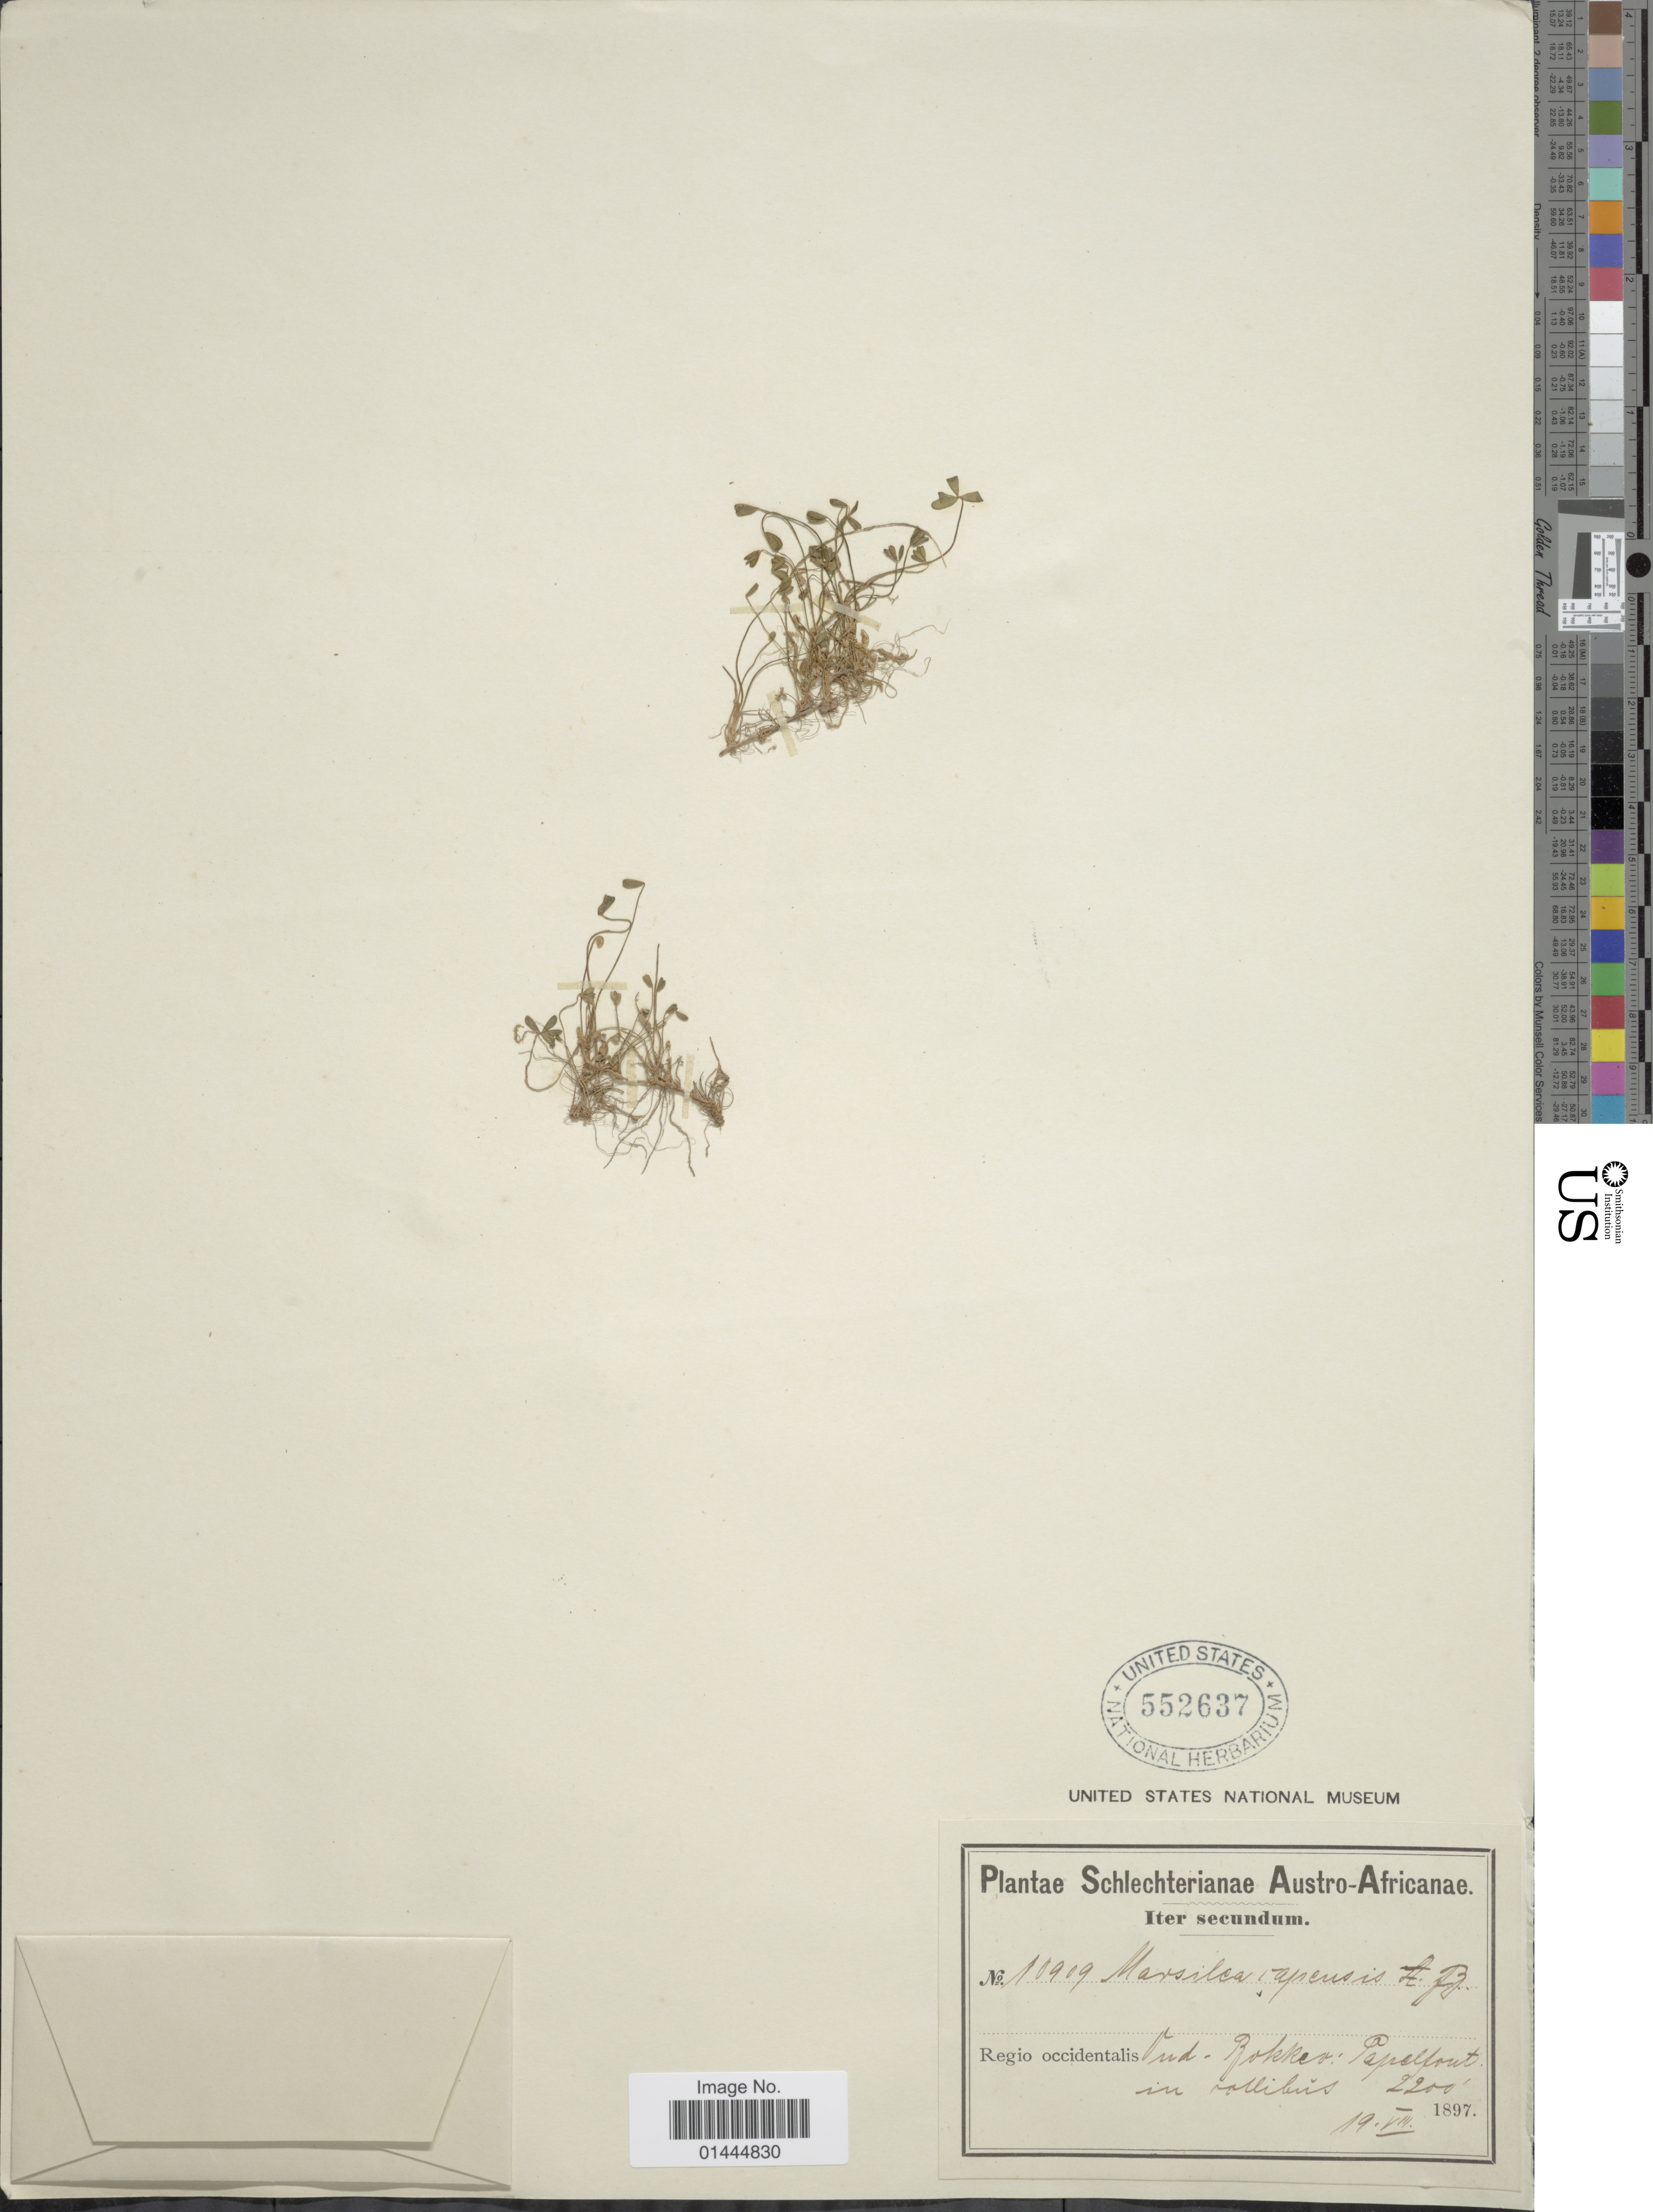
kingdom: Plantae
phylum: Tracheophyta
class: Polypodiopsida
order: Salviniales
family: Marsileaceae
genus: Marsilea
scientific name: Marsilea capensis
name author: A. Braun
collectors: F. R. R. Schlechter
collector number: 10909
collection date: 1897-08-19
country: South Africa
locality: Austro-Africanae, Regio occidentalis, und bokkev. papelpaut in collibus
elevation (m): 671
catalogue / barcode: US 552637